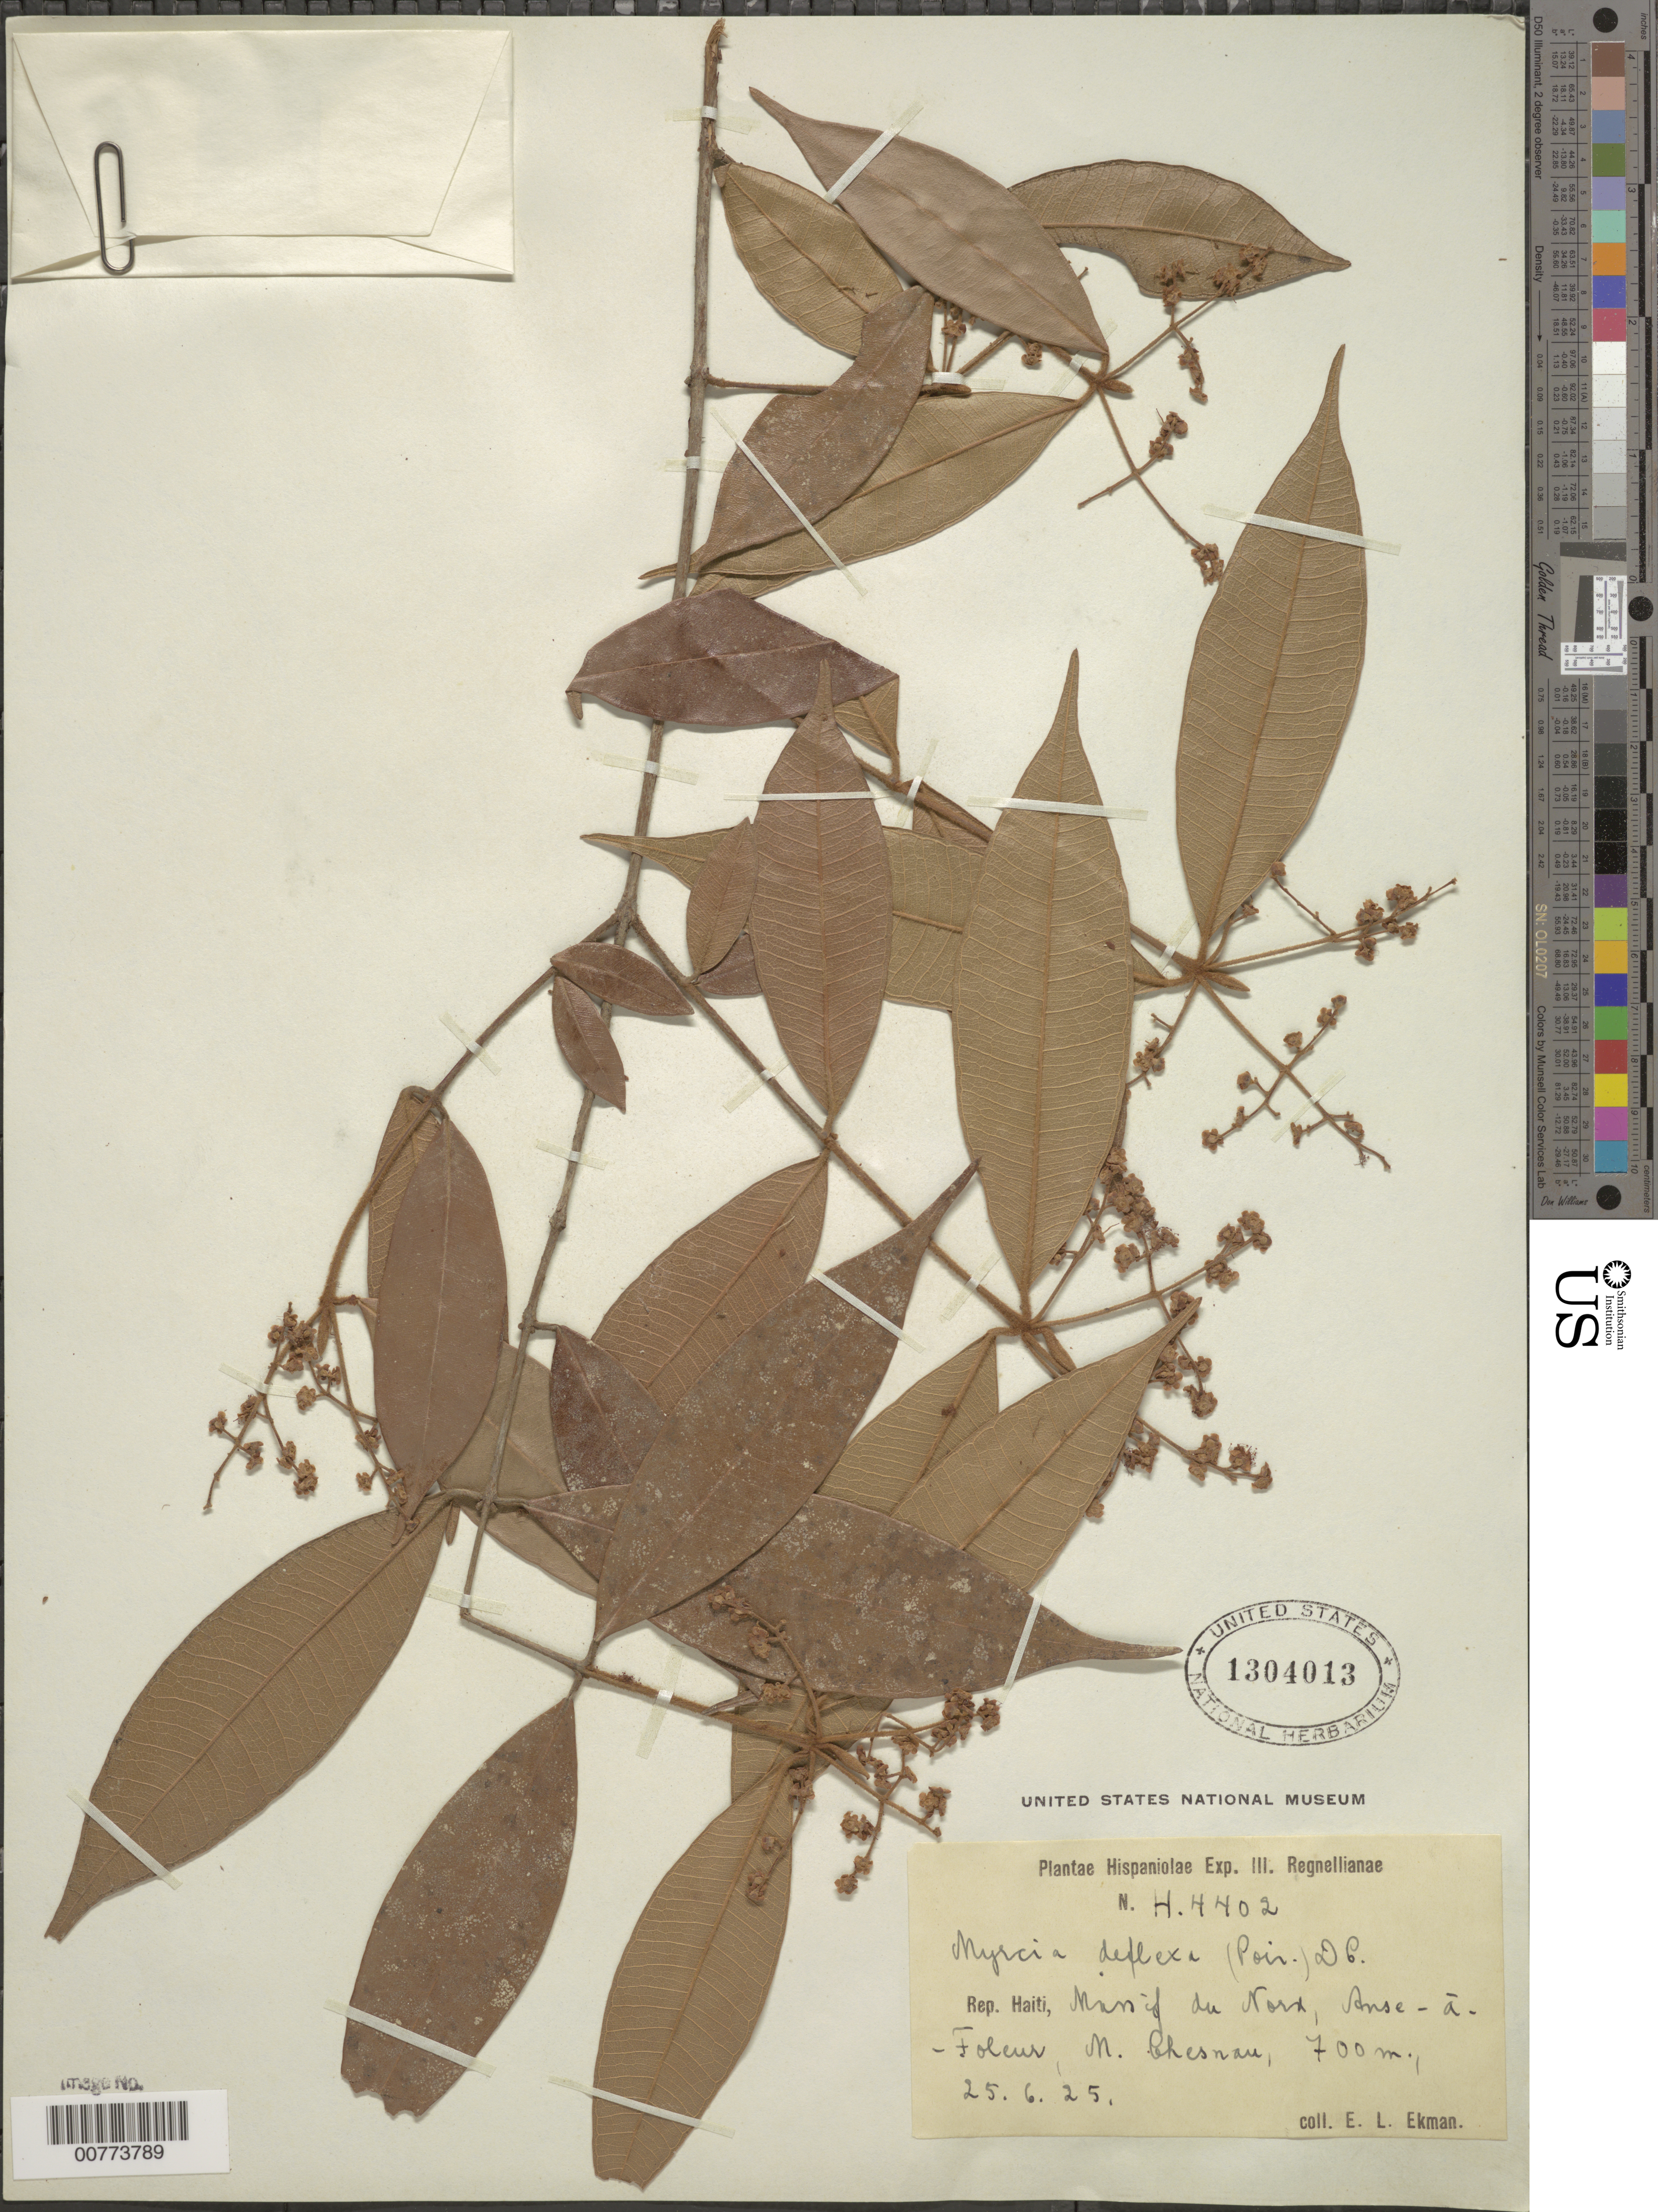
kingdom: Plantae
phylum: Tracheophyta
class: Magnoliopsida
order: Myrtales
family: Myrtaceae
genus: Myrcia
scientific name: Myrcia deflexa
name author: (Poir.) DC.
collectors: E. L. Ekman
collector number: H 4402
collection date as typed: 25 Jun 1925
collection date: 1925-06-25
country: Haiti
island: Hispaniola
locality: Massif du Nord, Anse-ã-Foleur, M. Chesnau.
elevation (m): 700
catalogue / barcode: US 1304013